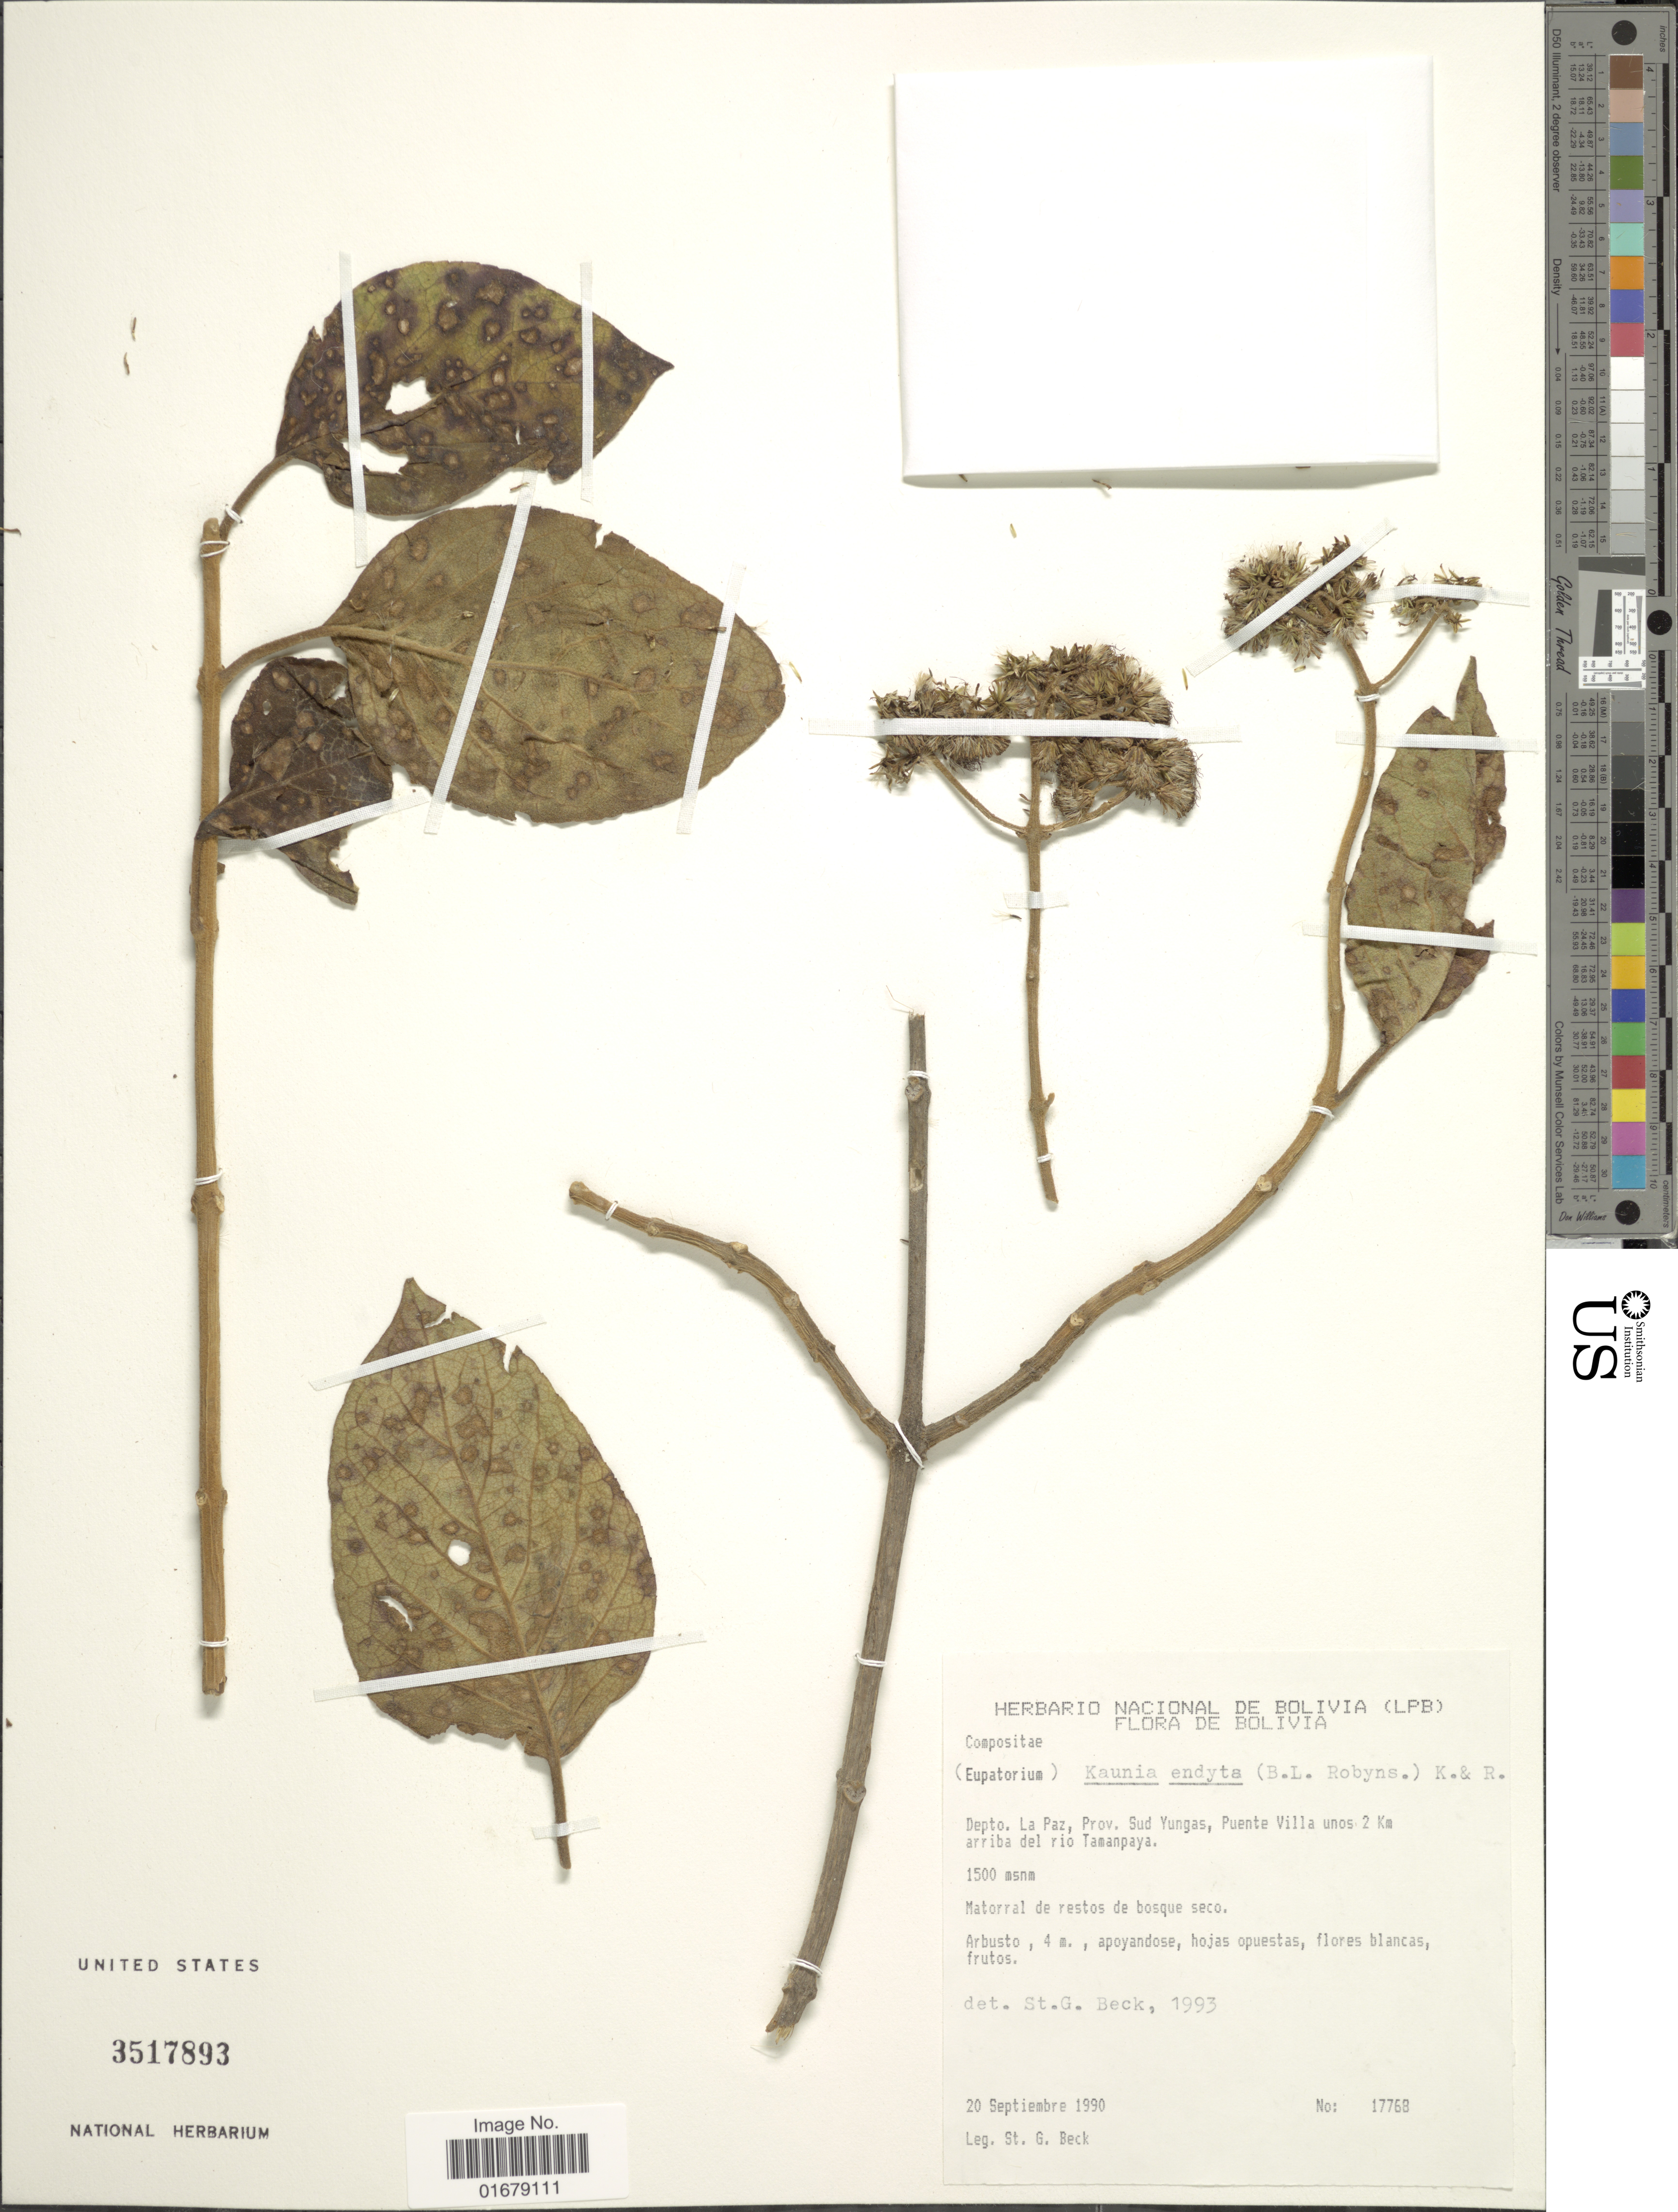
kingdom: Plantae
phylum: Tracheophyta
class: Magnoliopsida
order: Asterales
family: Asteraceae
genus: Kaunia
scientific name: Kaunia endyta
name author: (B.L. Rob.) R.M. King & H. Rob.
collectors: S. G. Beck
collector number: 17768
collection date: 1990-09-20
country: Bolivia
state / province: La Paz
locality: Bolivia. Depto. La Paz. Prov. Sud Yungas, Puente Villa unos 2 km arriba del rio tamanpaya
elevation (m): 1500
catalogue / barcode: US 3517893